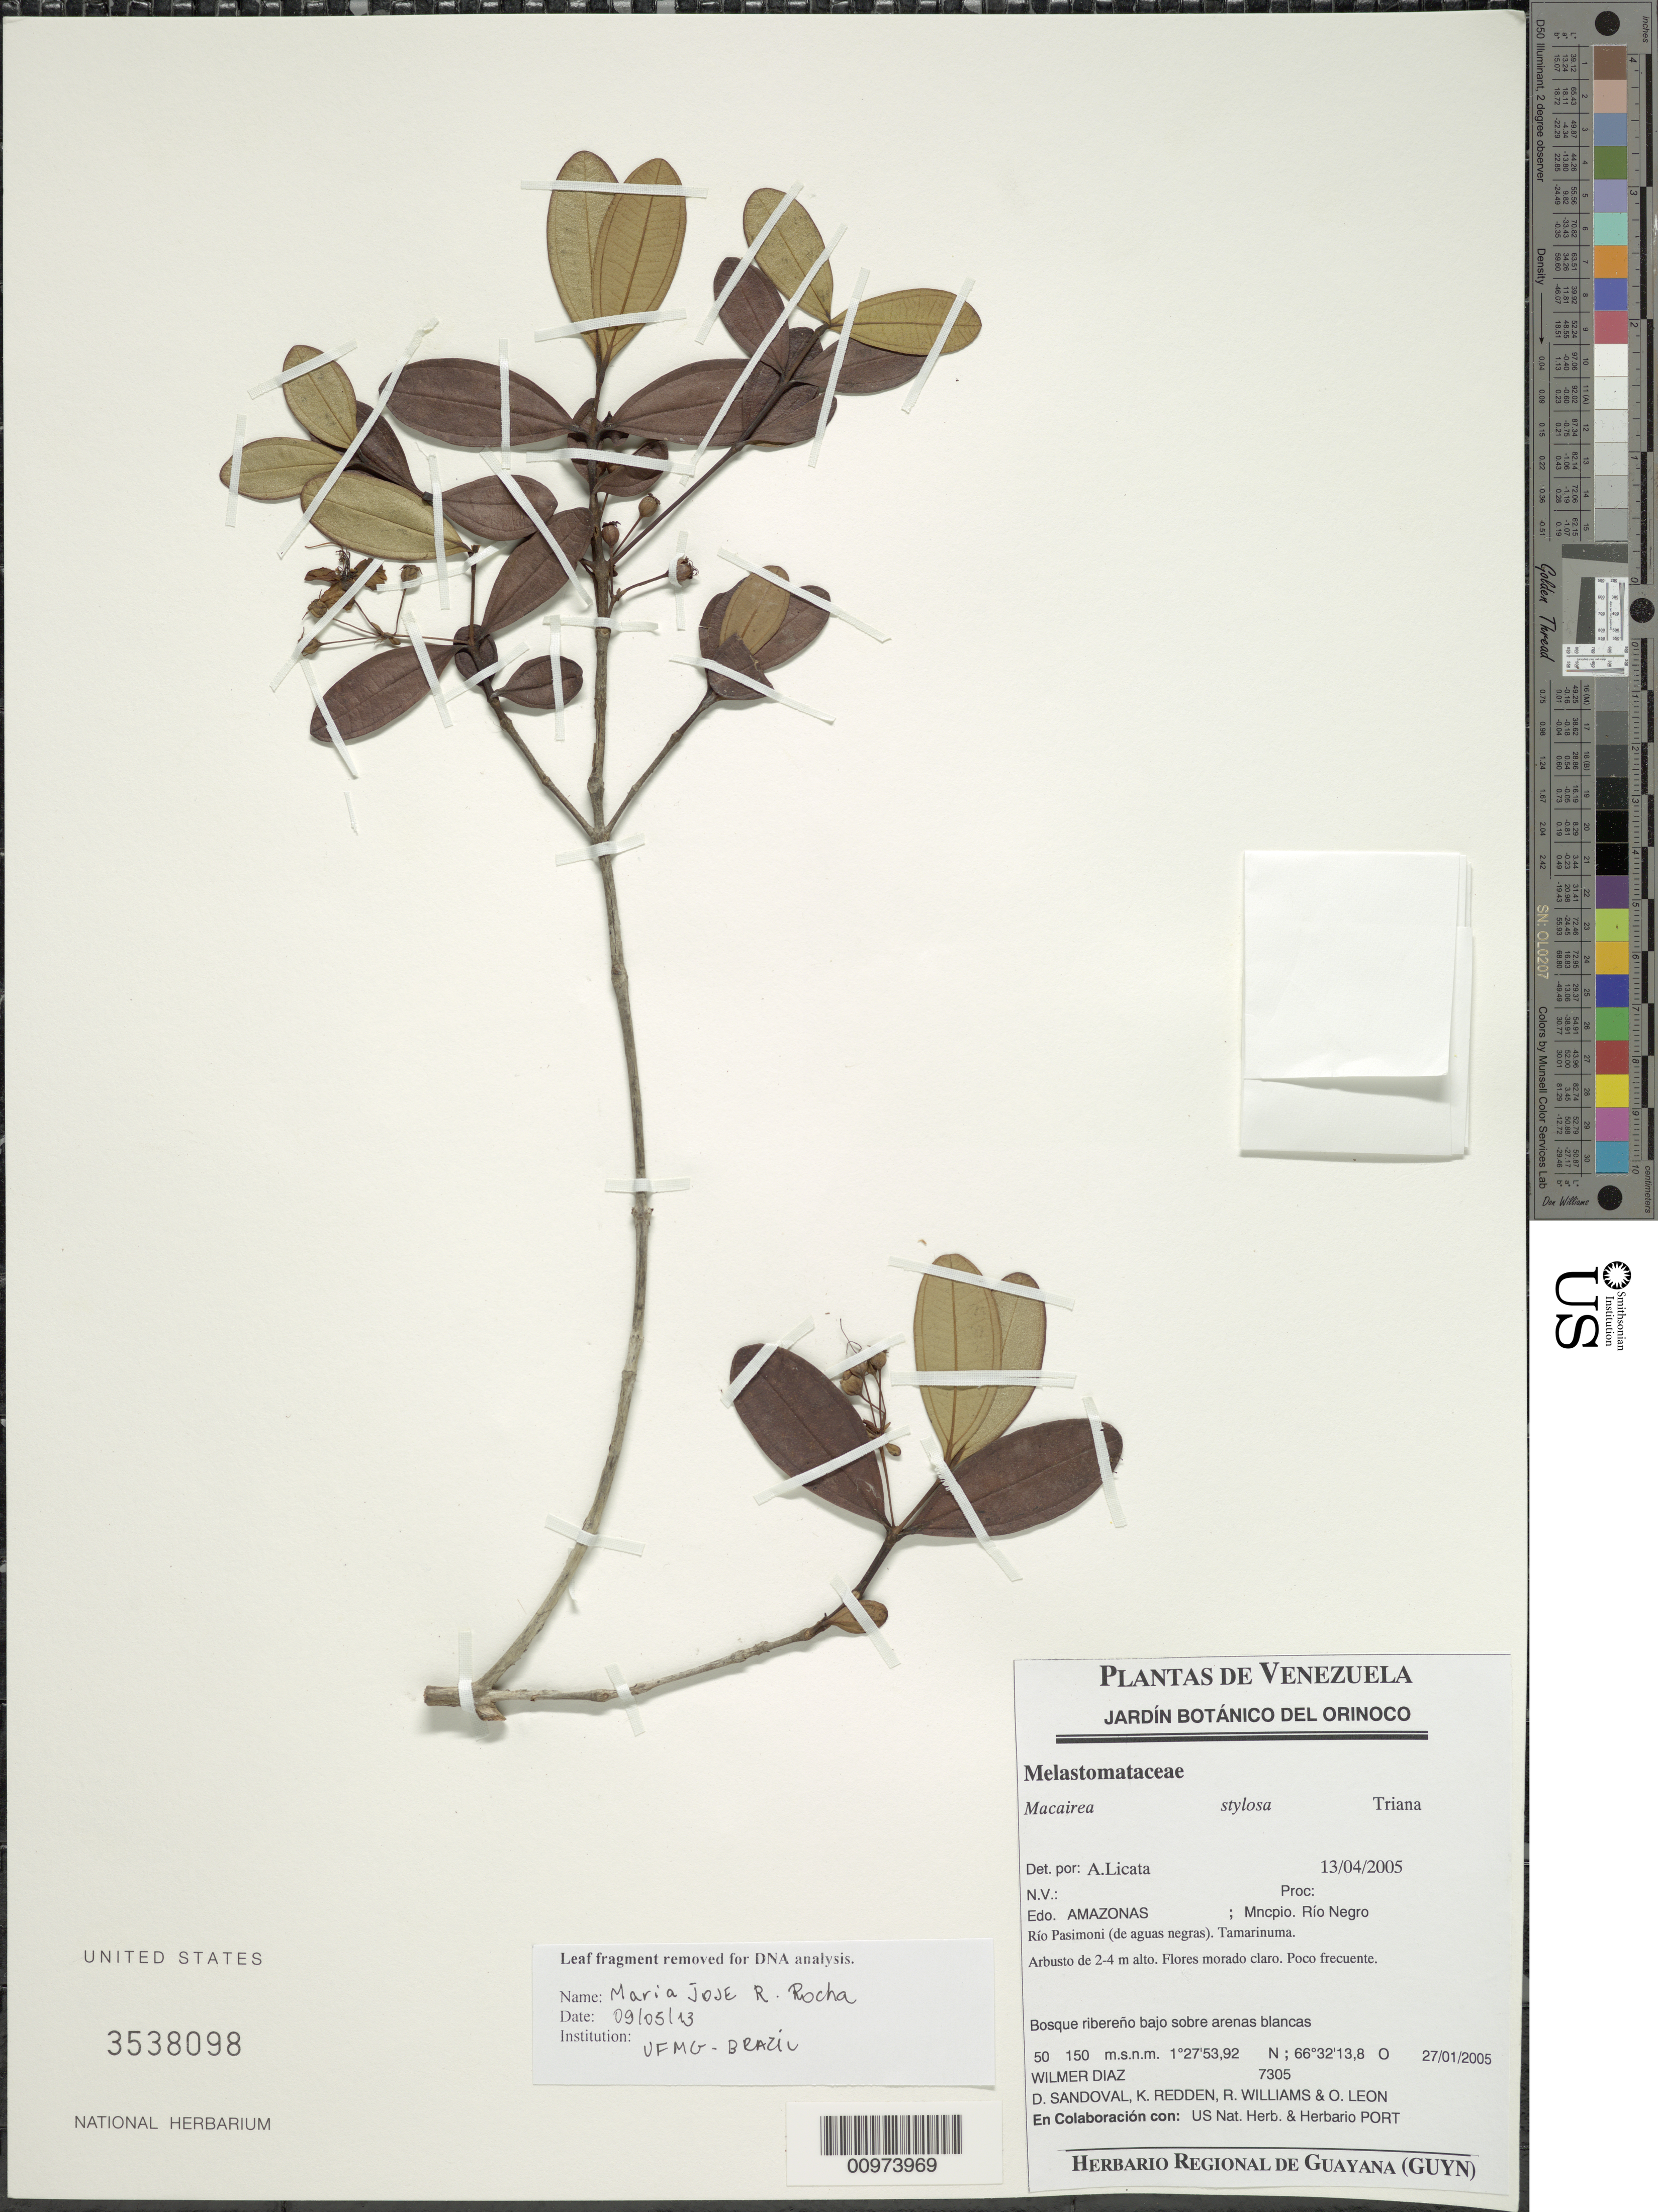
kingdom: Plantae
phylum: Tracheophyta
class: Magnoliopsida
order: Myrtales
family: Melastomataceae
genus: Macairea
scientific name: Macairea stylosa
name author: Triana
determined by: Nunes da Silva, Diego, (RB), Jardim Botanico do Rio de Janeiro - Herbario (BRAZIL)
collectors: W. Díaz P., D. Sandoval, K. M. Redden, R. Williams & O. León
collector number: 7305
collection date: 2005-01-27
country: Venezuela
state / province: Amazonas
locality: Mncpio. Río Negro. Río Pasimoni (de aguas negras). Tamarinuma.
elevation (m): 50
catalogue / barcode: US 3538098